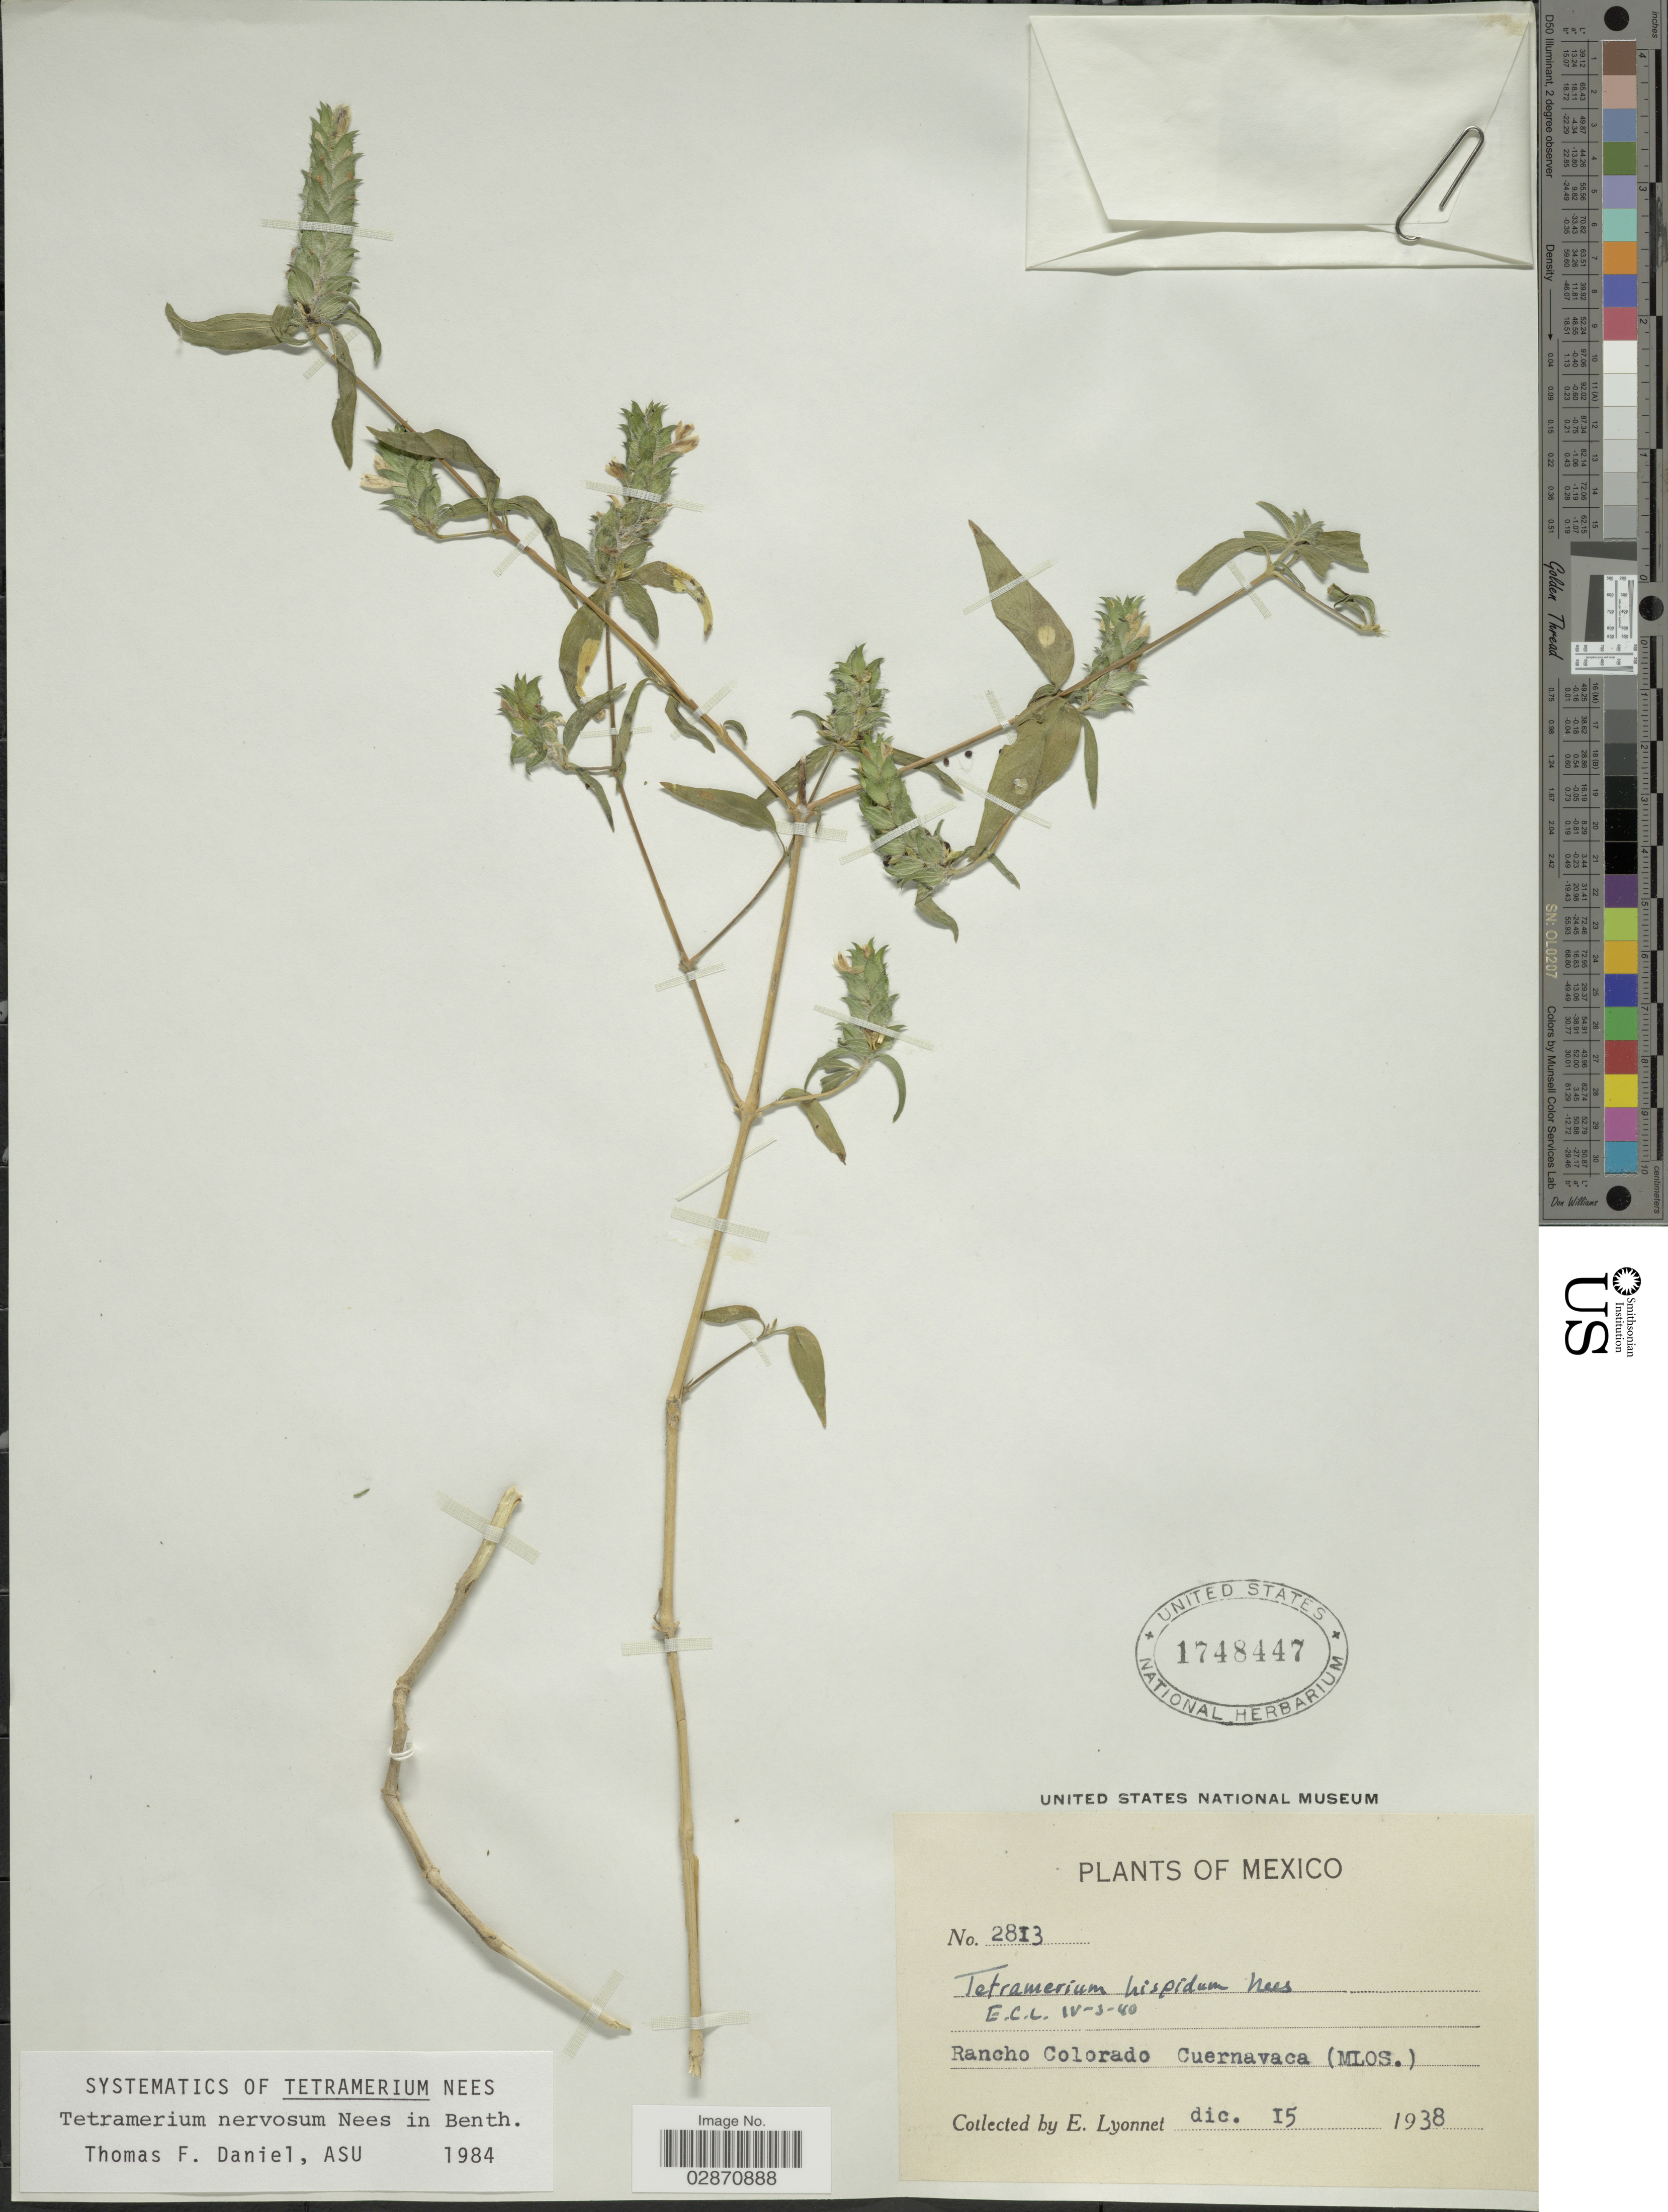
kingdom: Plantae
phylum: Tracheophyta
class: Magnoliopsida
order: Lamiales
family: Acanthaceae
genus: Tetramerium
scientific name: Tetramerium nervosum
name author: Nees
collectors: E. Lyonnet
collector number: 2813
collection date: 1938-12-15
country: Mexico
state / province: Morelos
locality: Rancho Colorado Cuernavaca (Mlos.).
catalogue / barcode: US 1748447